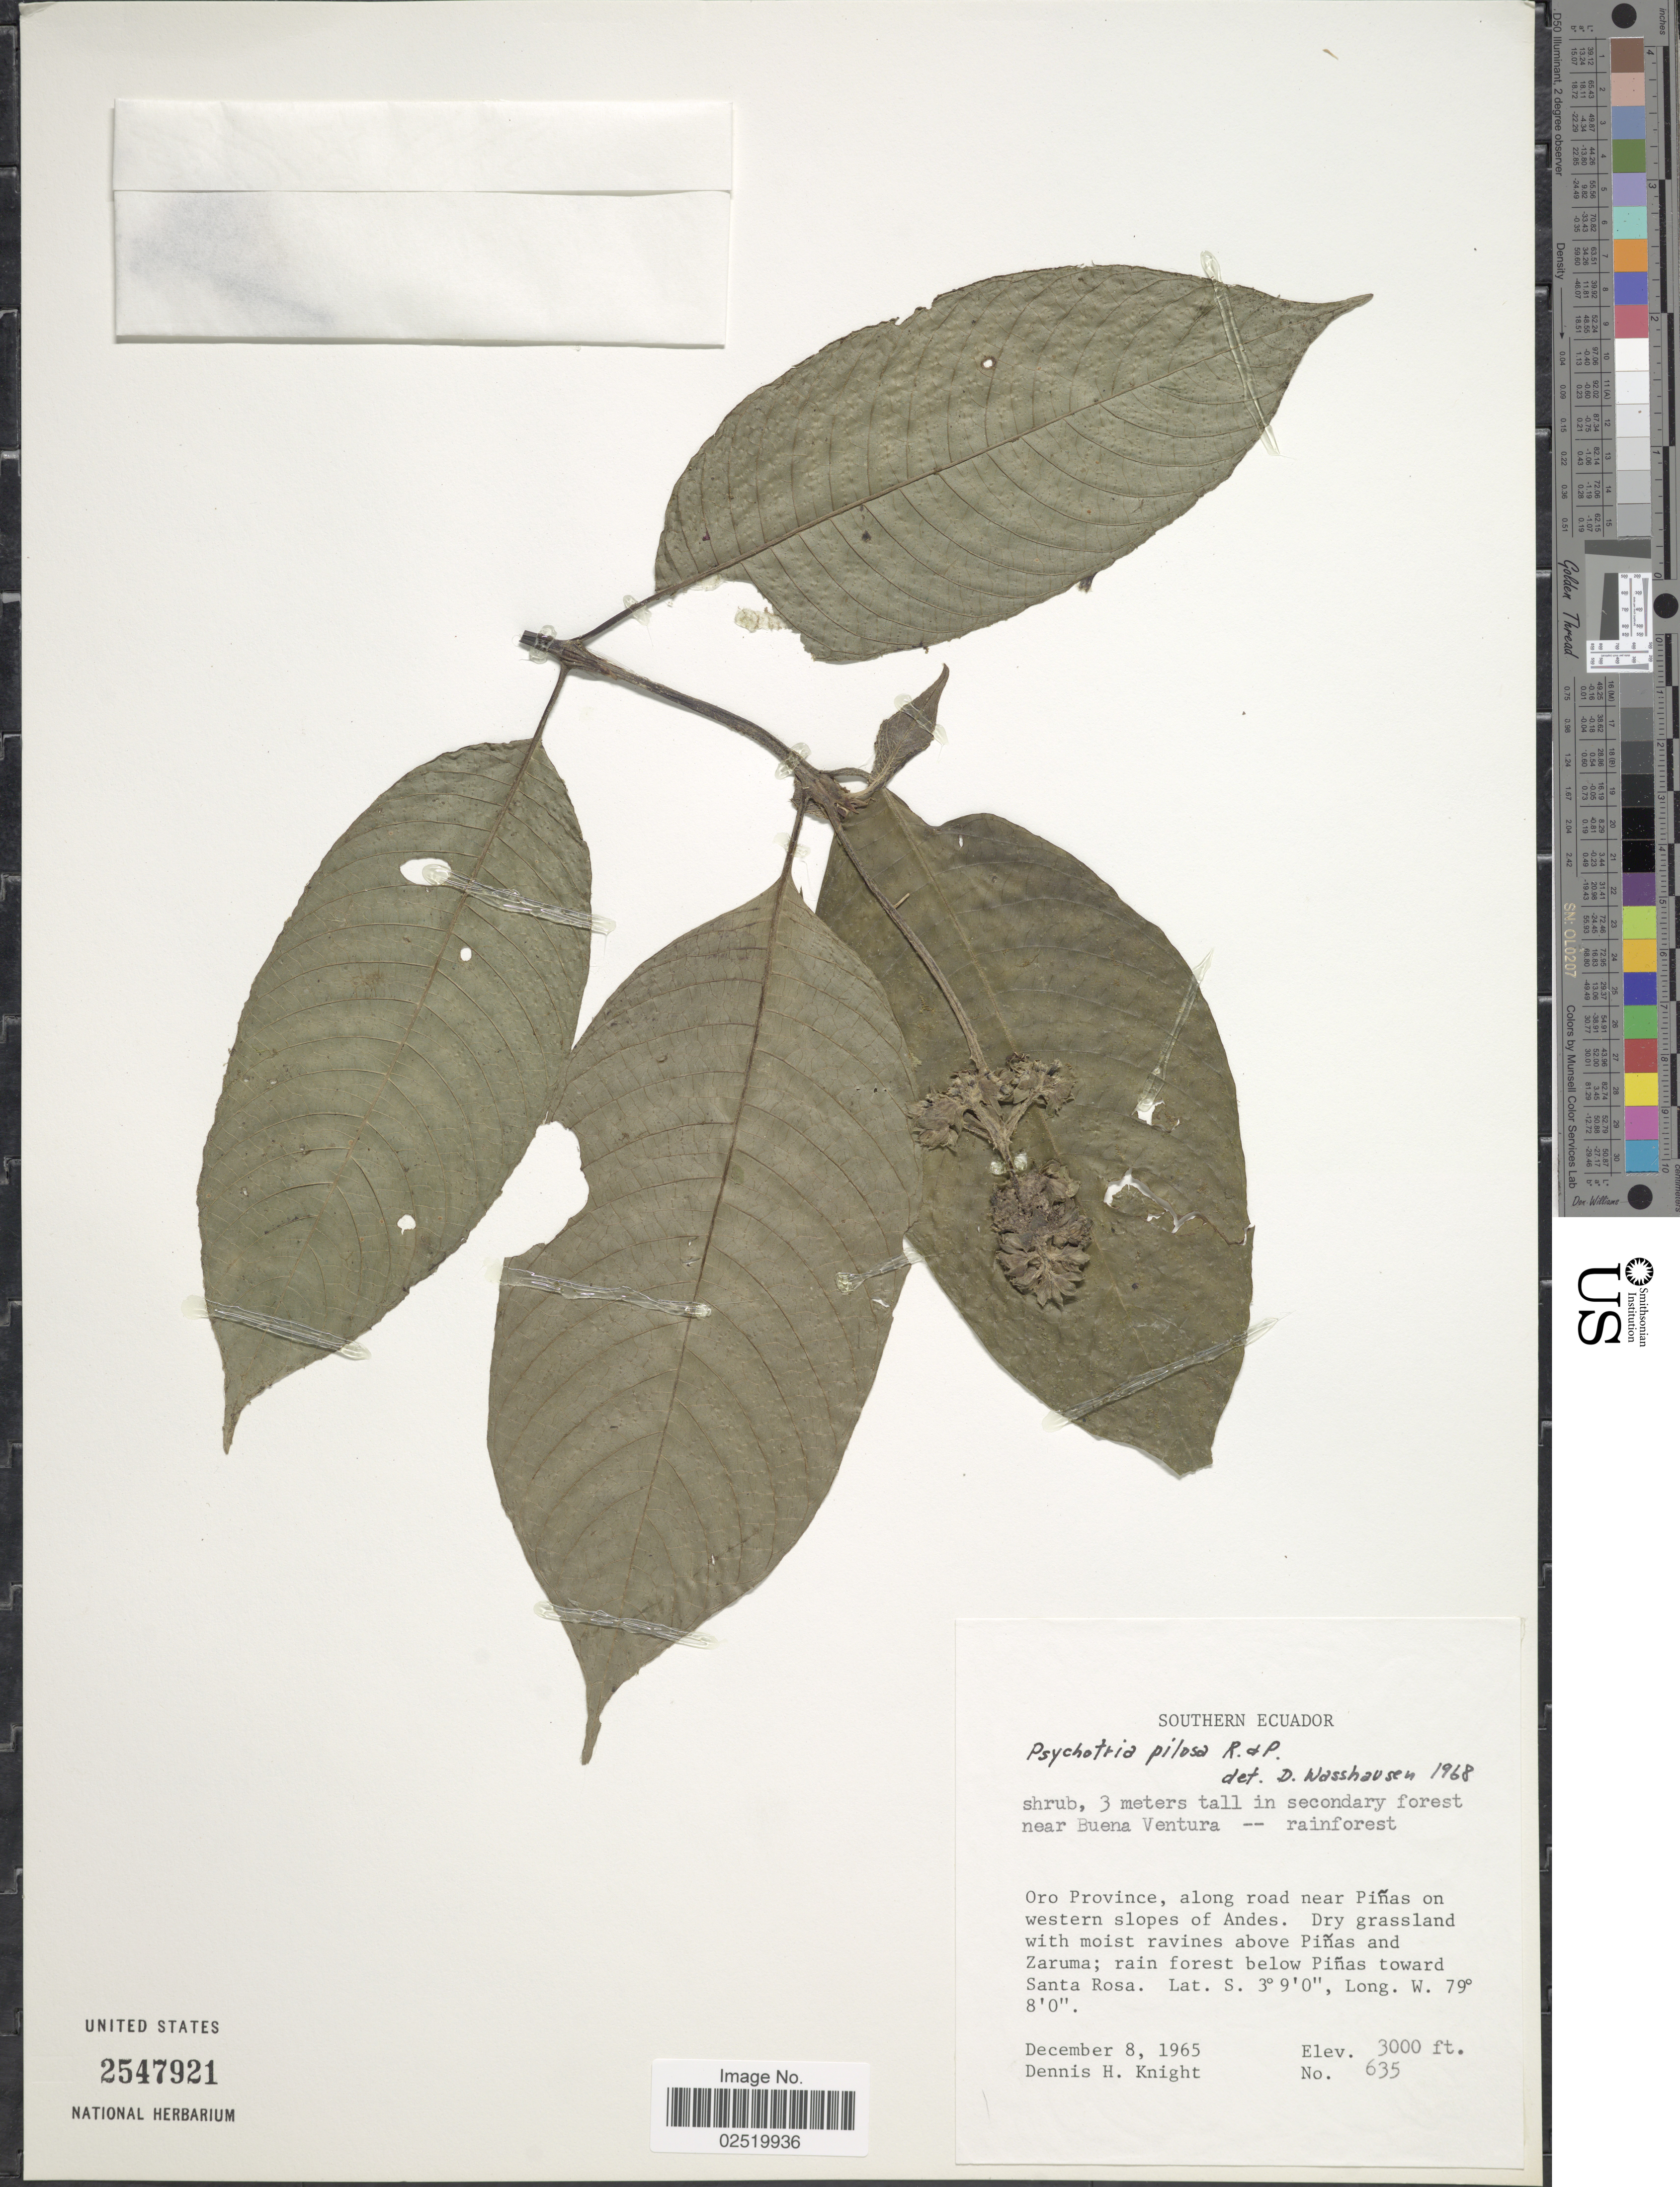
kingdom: Plantae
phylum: Tracheophyta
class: Magnoliopsida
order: Gentianales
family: Rubiaceae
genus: Psychotria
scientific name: Psychotria pilosa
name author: Ruiz & Pav.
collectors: D. Knight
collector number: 635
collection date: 1965-12-08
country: Ecuador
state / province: El Oro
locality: Southern Ecuador. along road near Pinas on western slopes of Andes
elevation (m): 914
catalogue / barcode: US 2547921